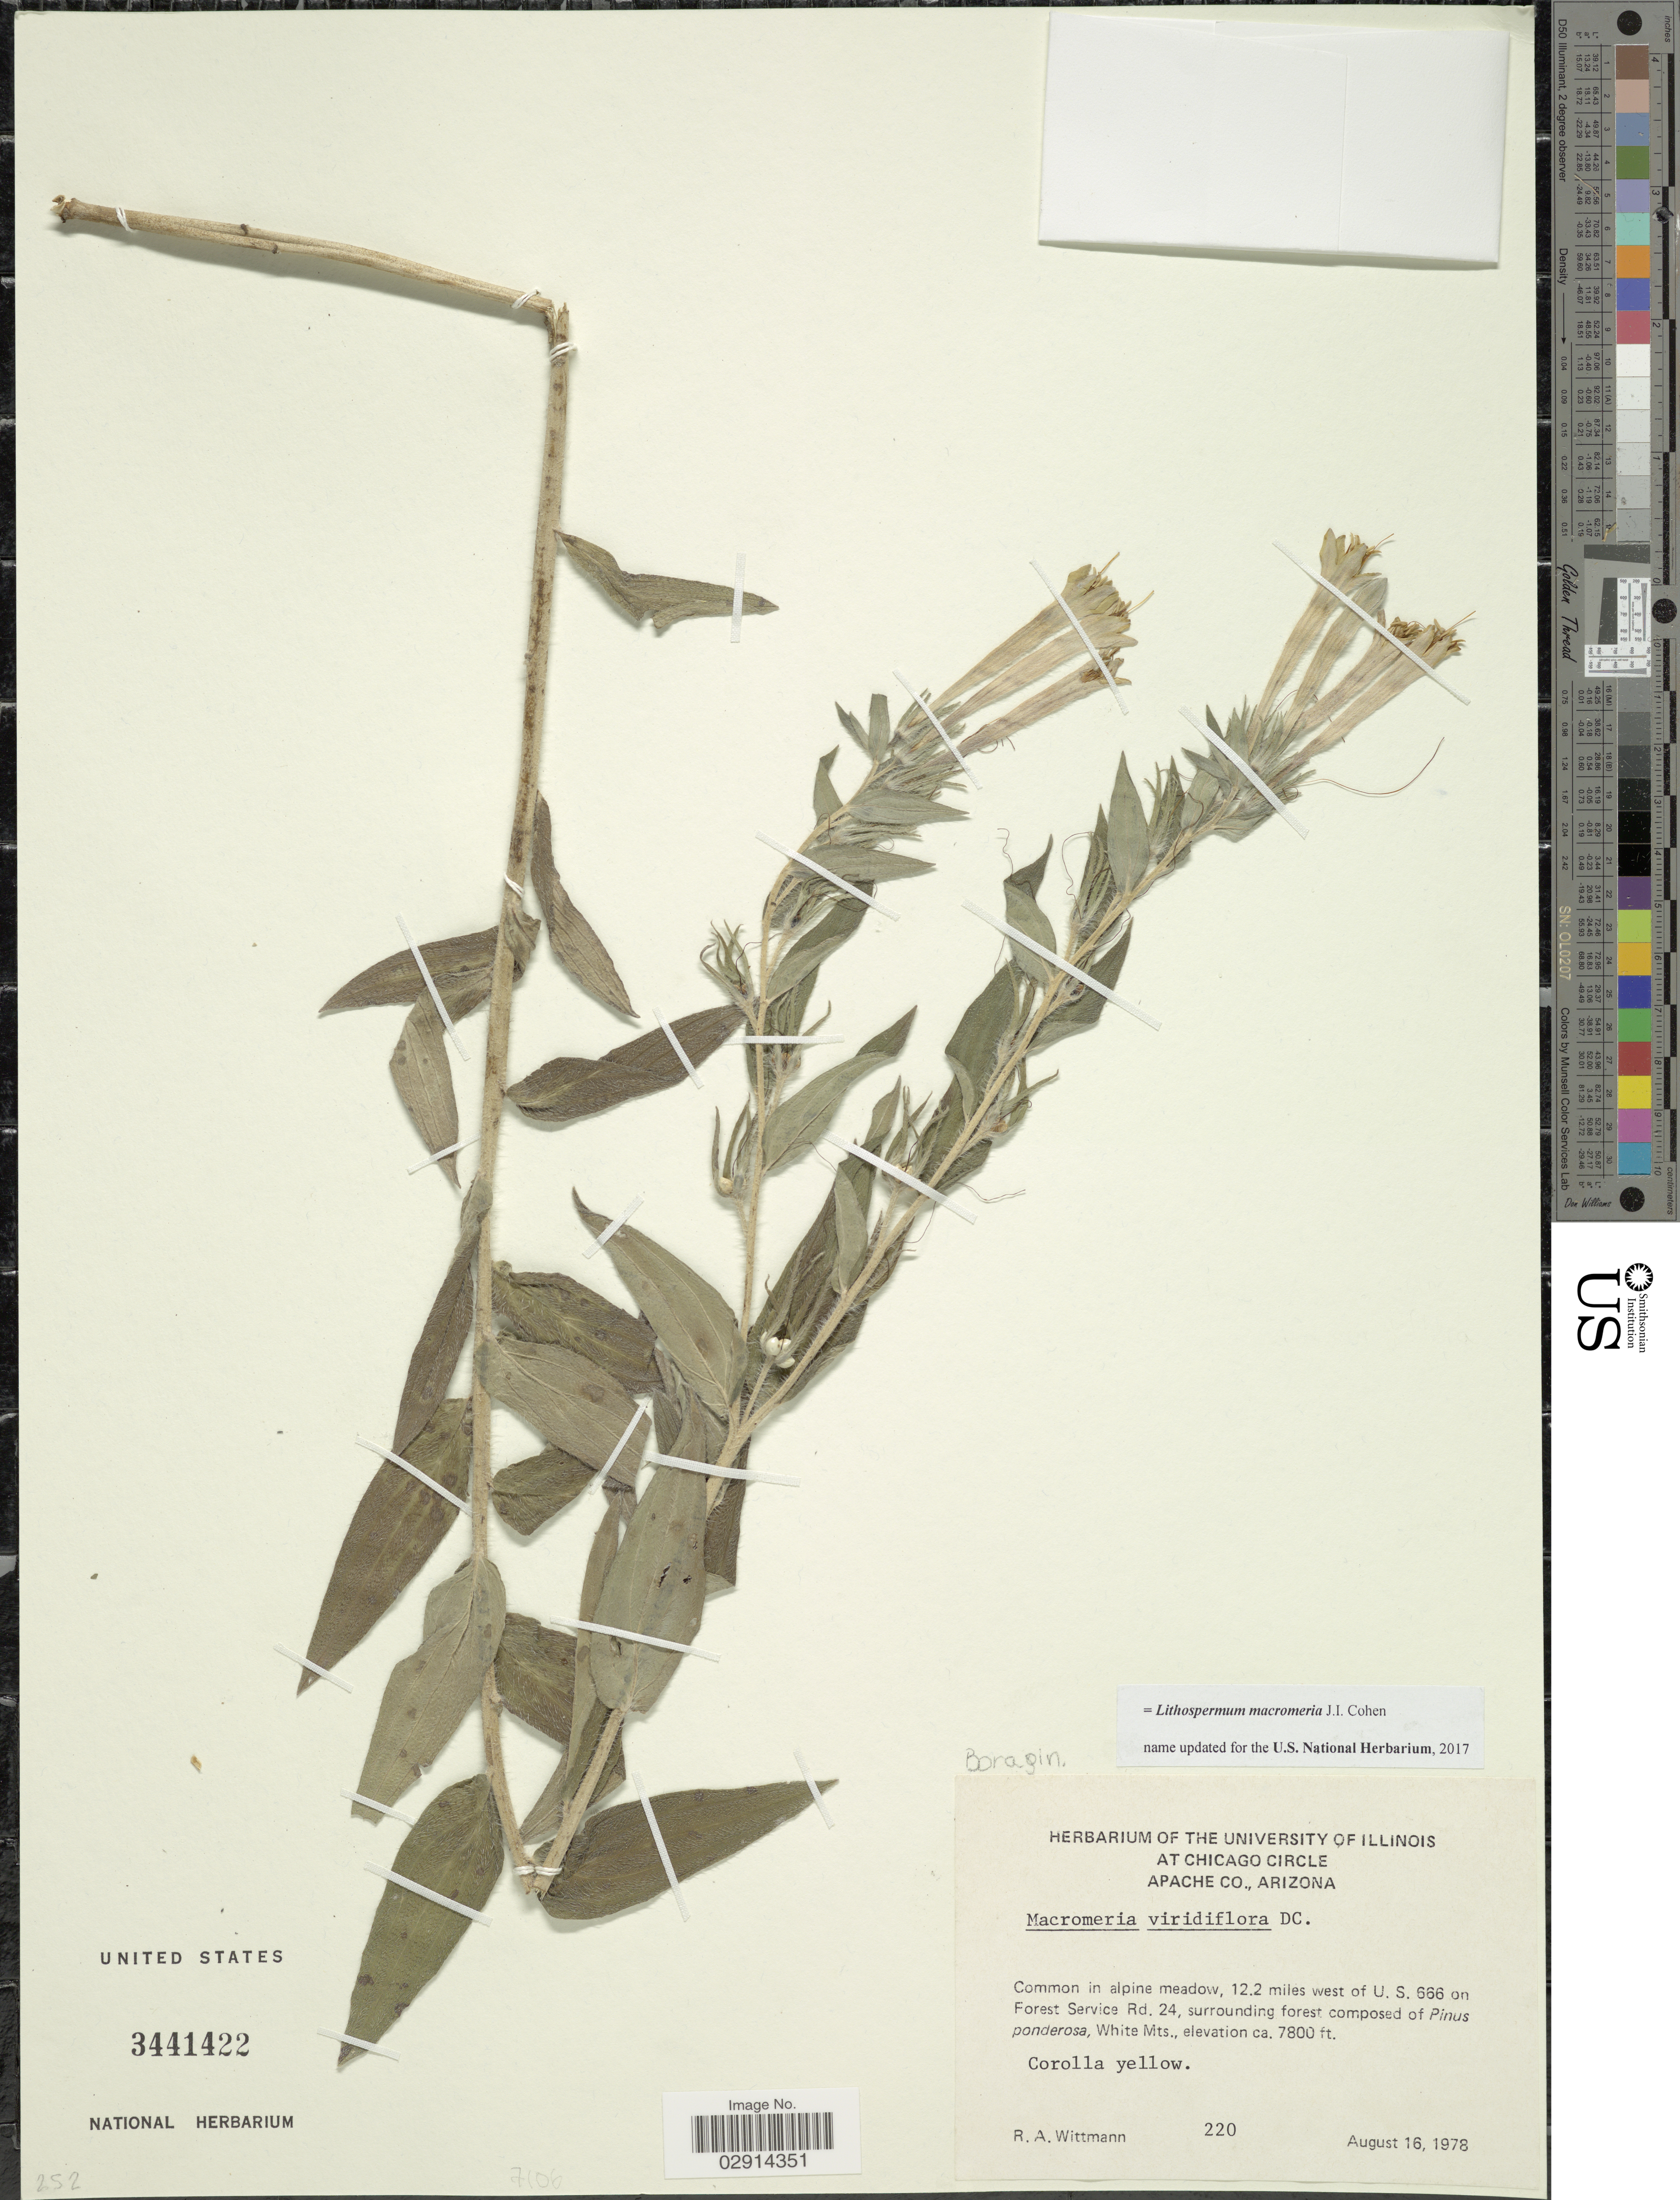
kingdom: Plantae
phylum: Tracheophyta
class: Magnoliopsida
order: Boraginales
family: Boraginaceae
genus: Lithospermum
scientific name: Lithospermum macromeria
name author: Cohen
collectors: R. Wittmann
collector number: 220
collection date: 1978-08-16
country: United States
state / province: Arizona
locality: At Chicago Circle, Apache Co., 12.2 miles west of U.S. 666 on Forest Service Rd.24, White Mts., Boragin.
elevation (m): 2377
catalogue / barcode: US 3441422